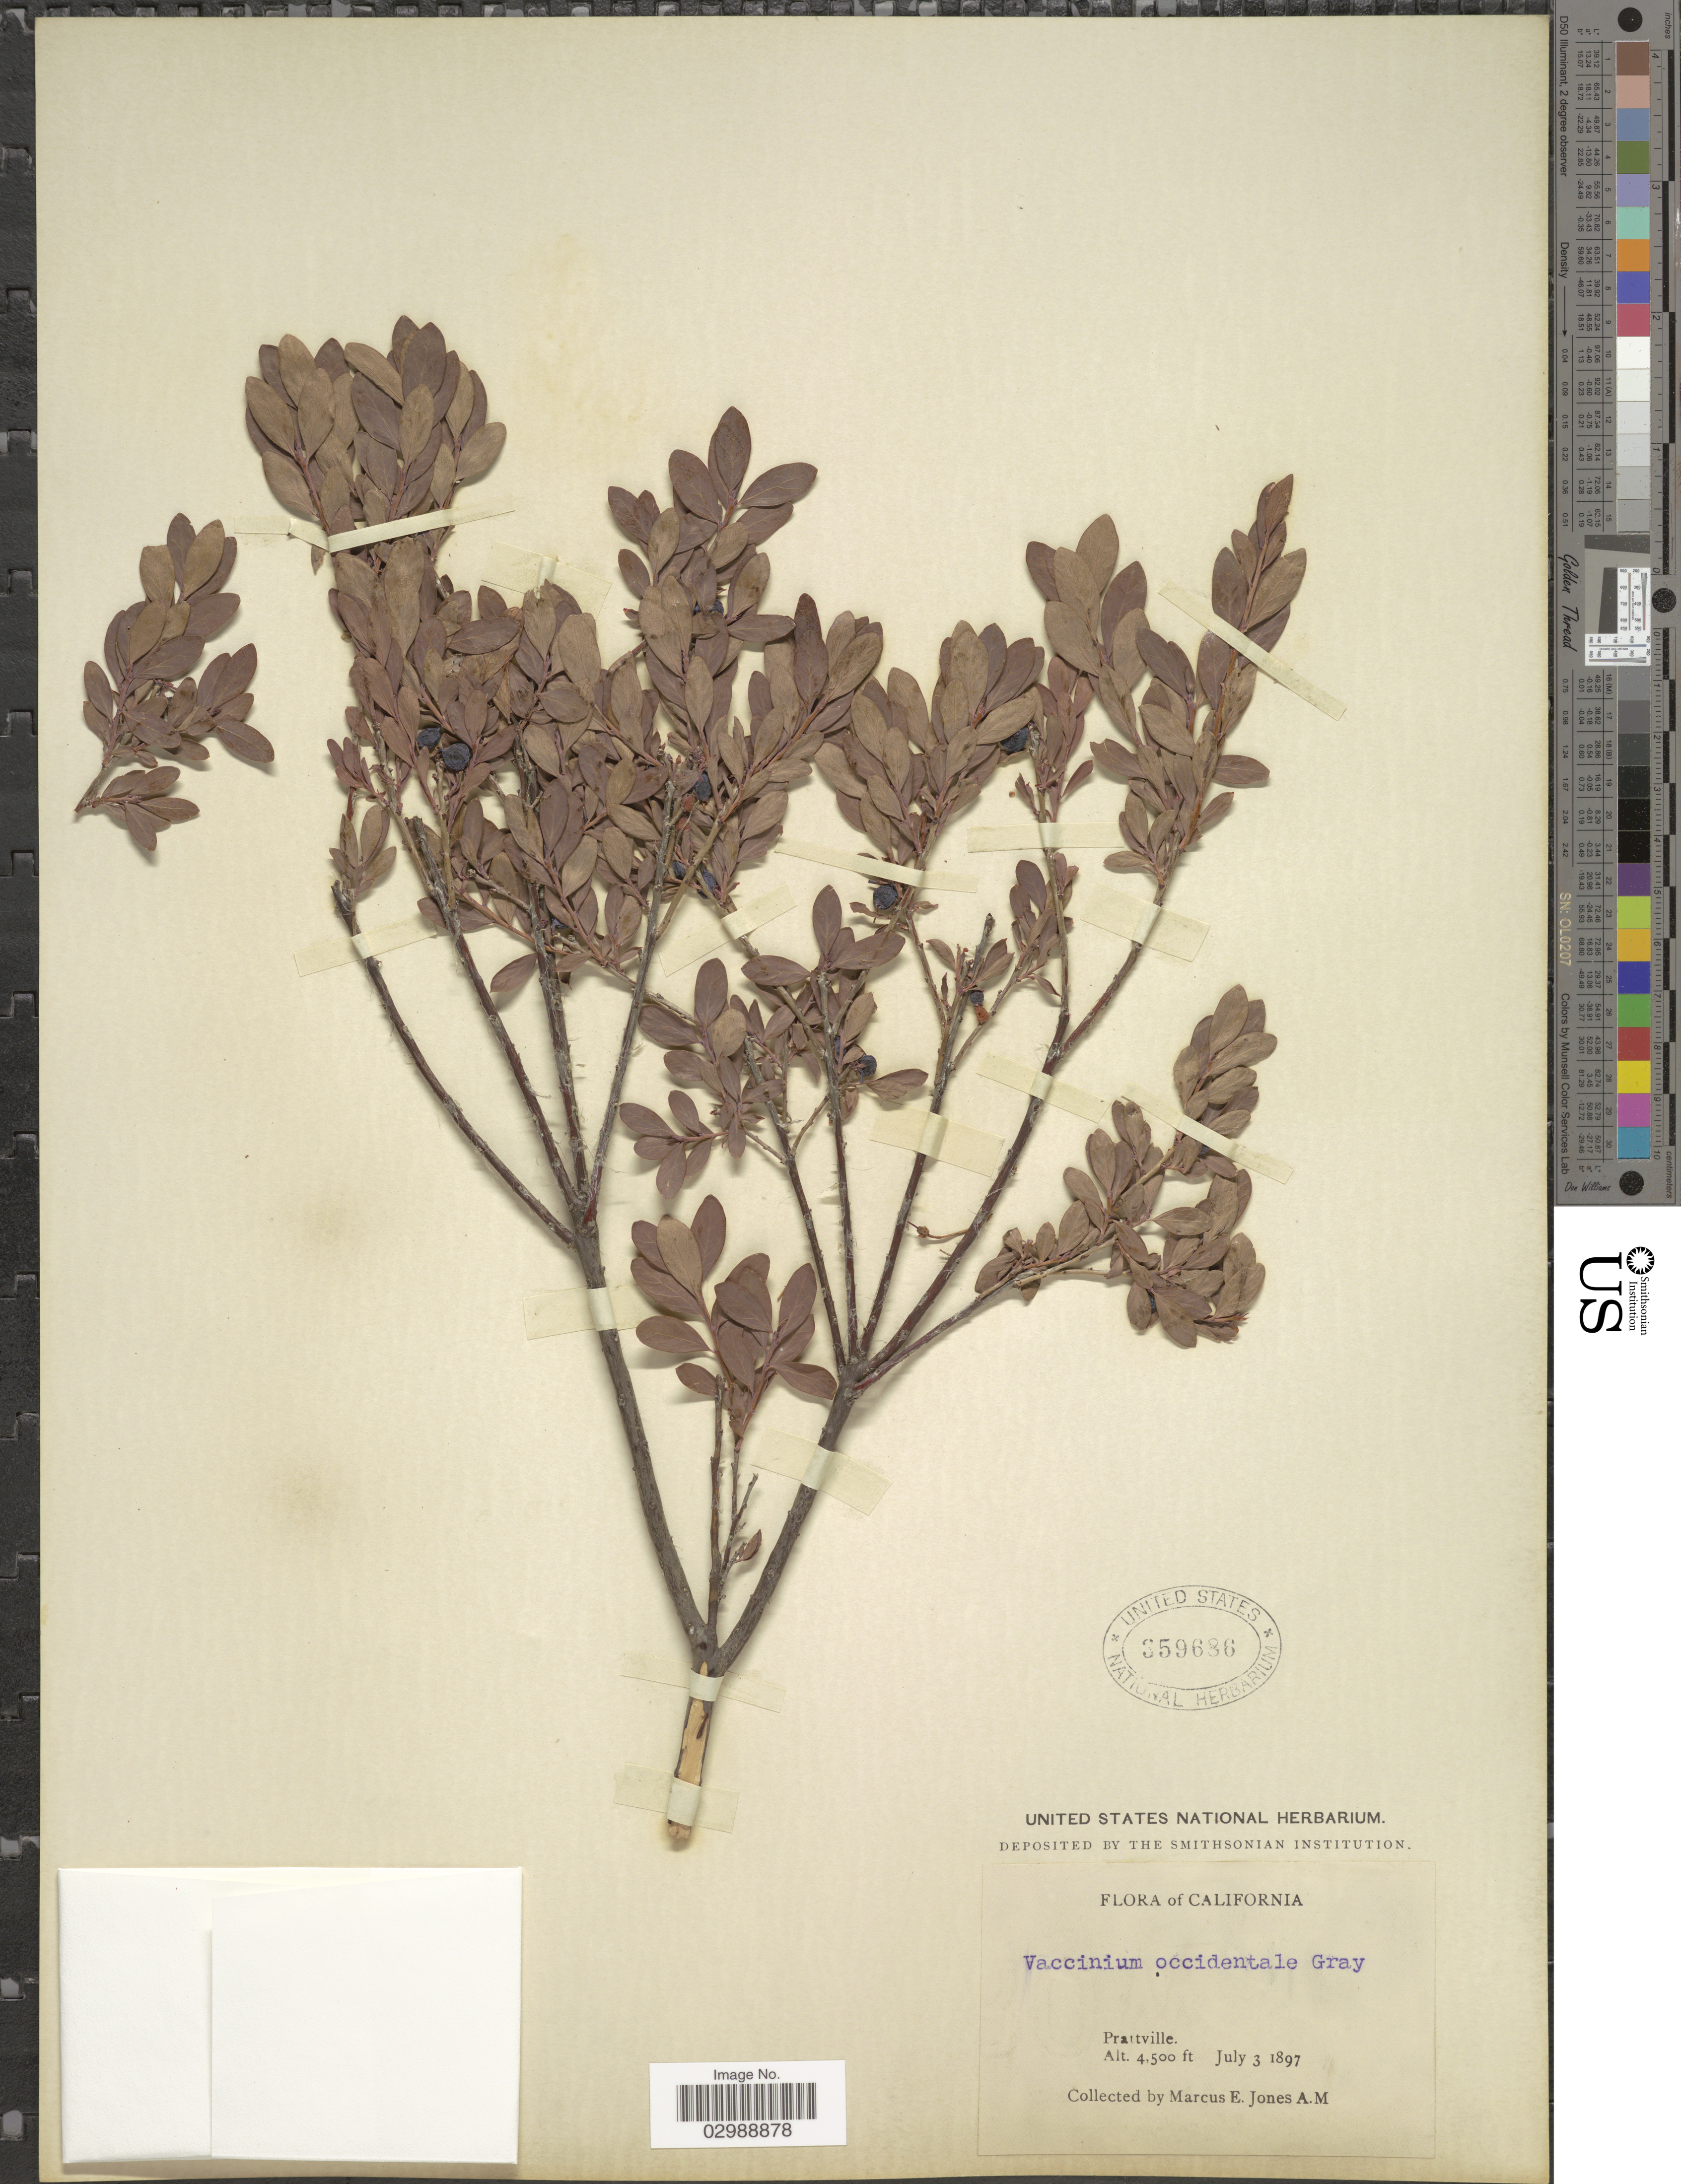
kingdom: Plantae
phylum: Tracheophyta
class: Magnoliopsida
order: Ericales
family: Ericaceae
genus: Vaccinium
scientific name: Vaccinium occidentale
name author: A. Gray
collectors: M. E. Jones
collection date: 1897-07-03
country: United States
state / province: California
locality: Pratville.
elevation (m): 1372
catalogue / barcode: US 359686